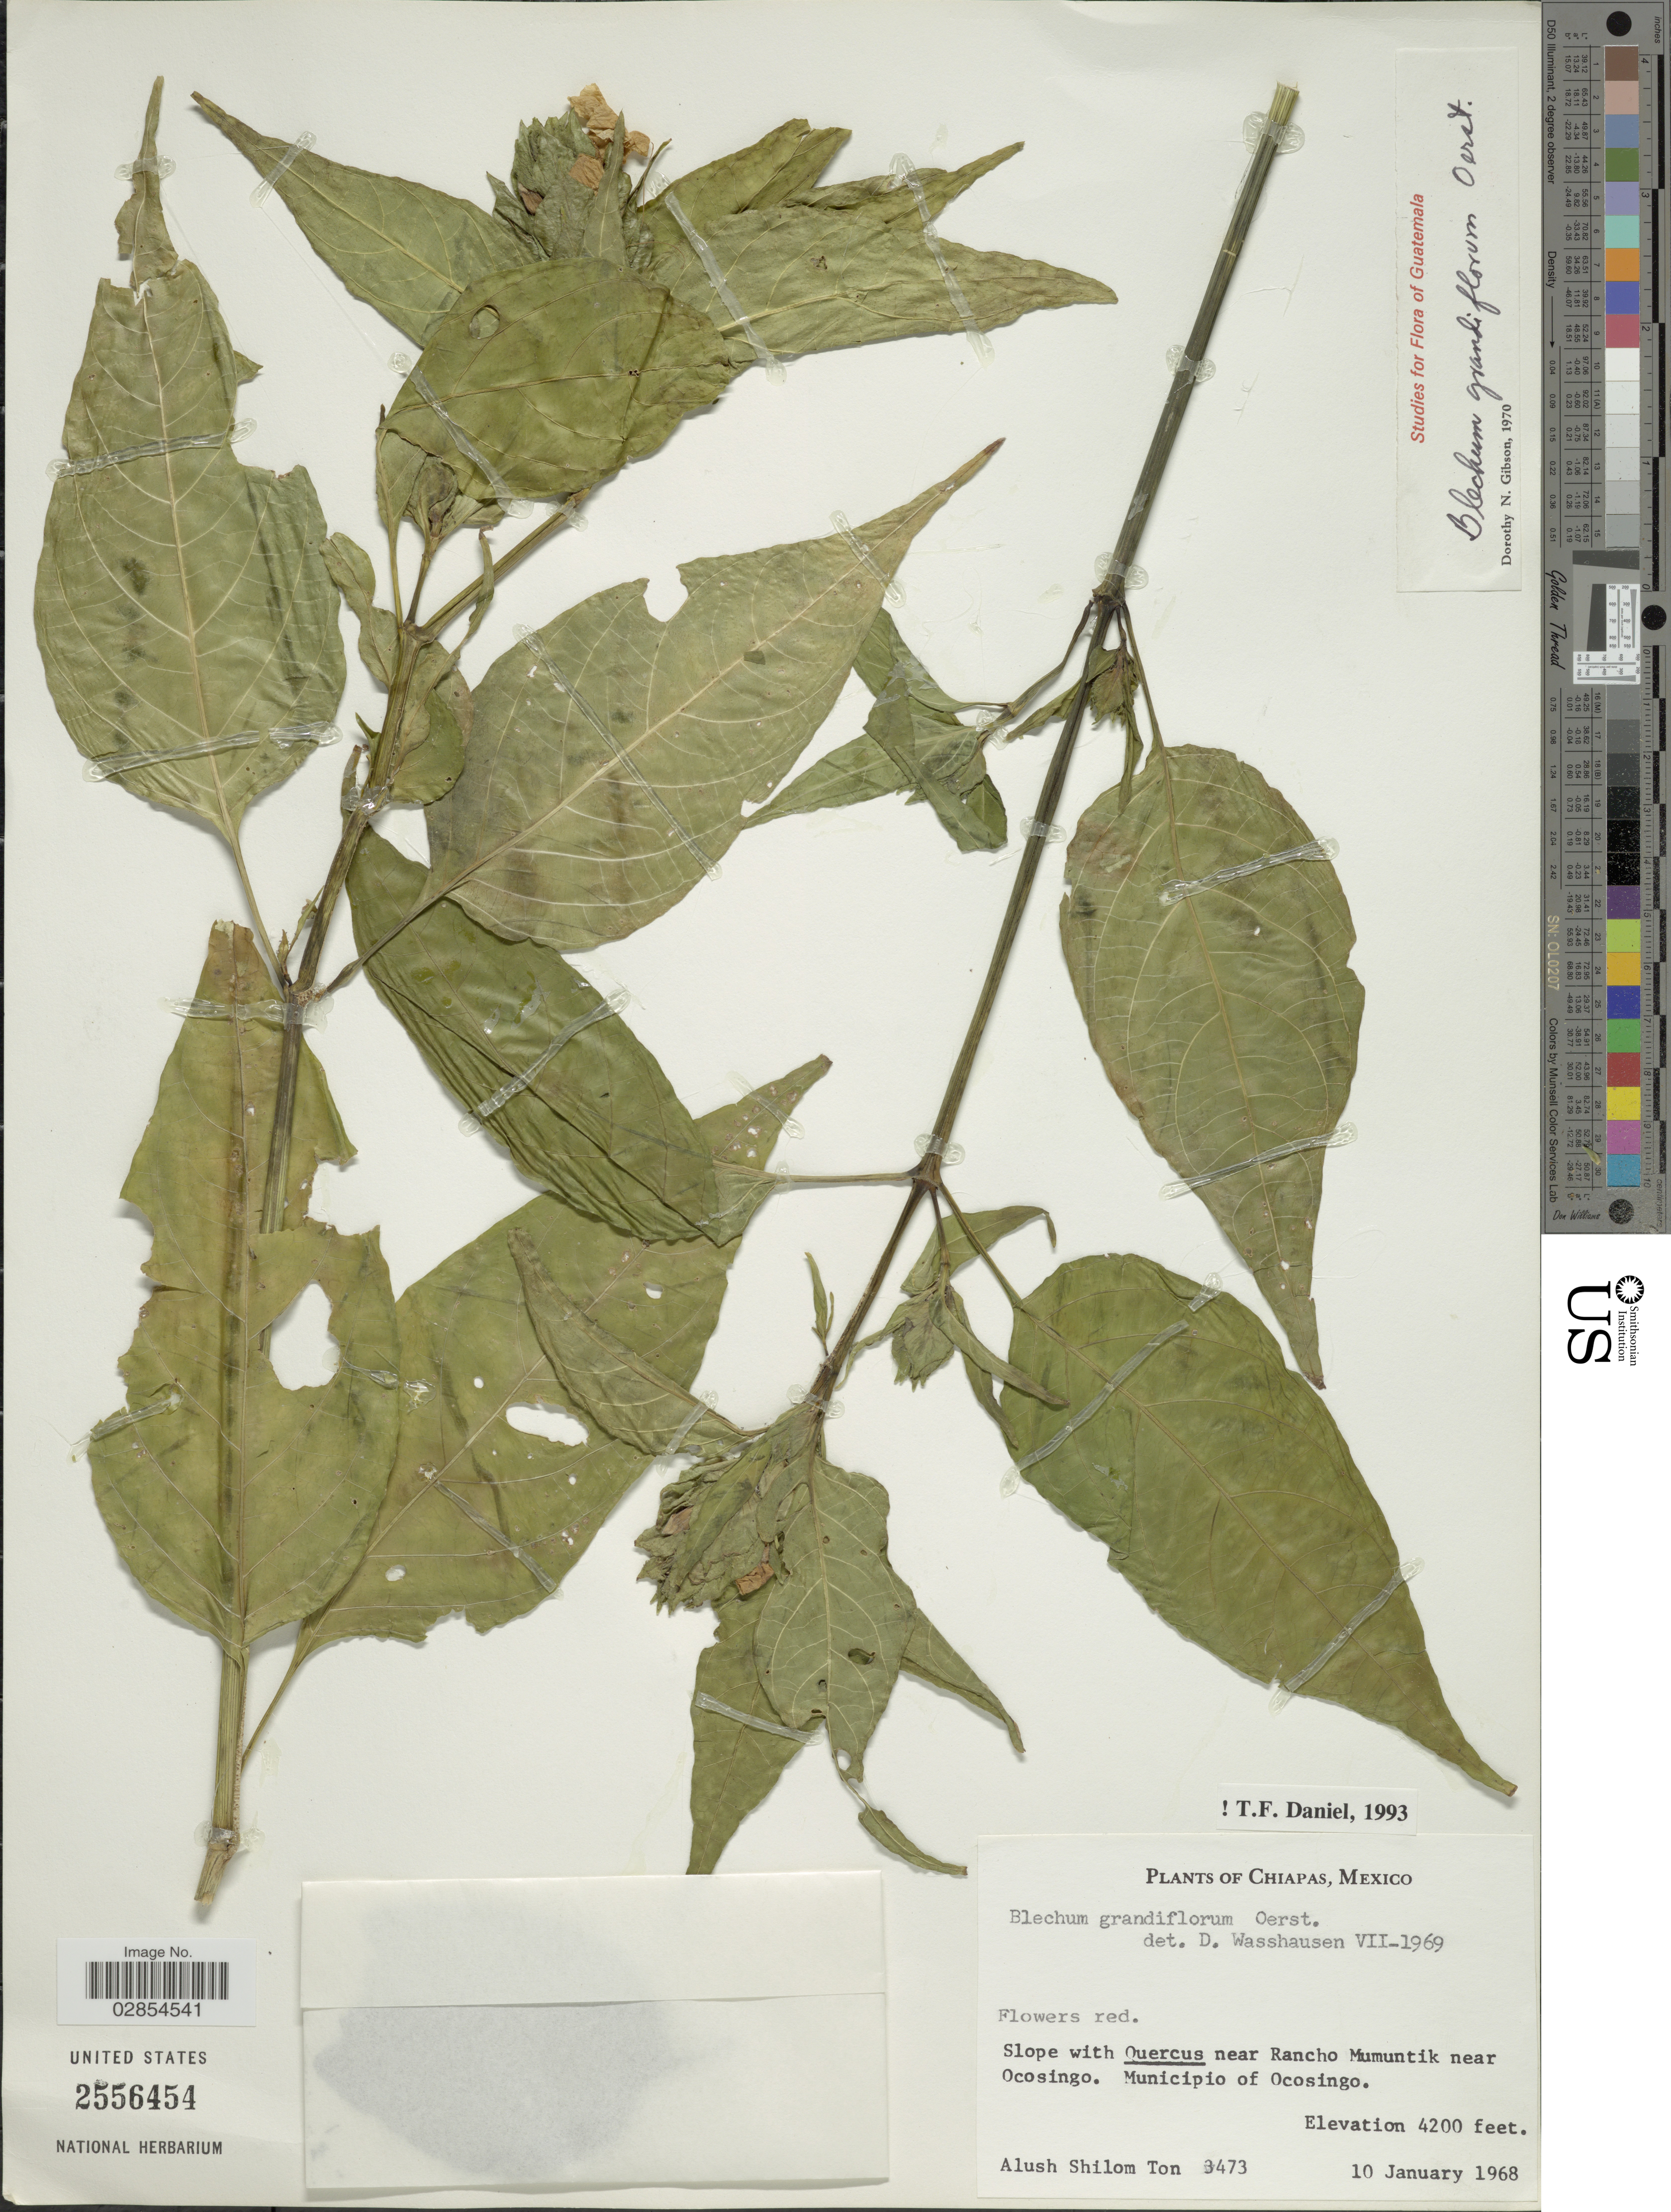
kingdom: Plantae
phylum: Tracheophyta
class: Magnoliopsida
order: Lamiales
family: Acanthaceae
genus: Blechum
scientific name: Blechum grandiflorum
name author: Oerst.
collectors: A. M. Ton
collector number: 3473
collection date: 1968-01-10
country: Mexico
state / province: Chiapas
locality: Slope with Quercus near Rancho Mumuntik near Ocosingo. Municipio of Ocosingo.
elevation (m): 1280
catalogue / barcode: US 2556454